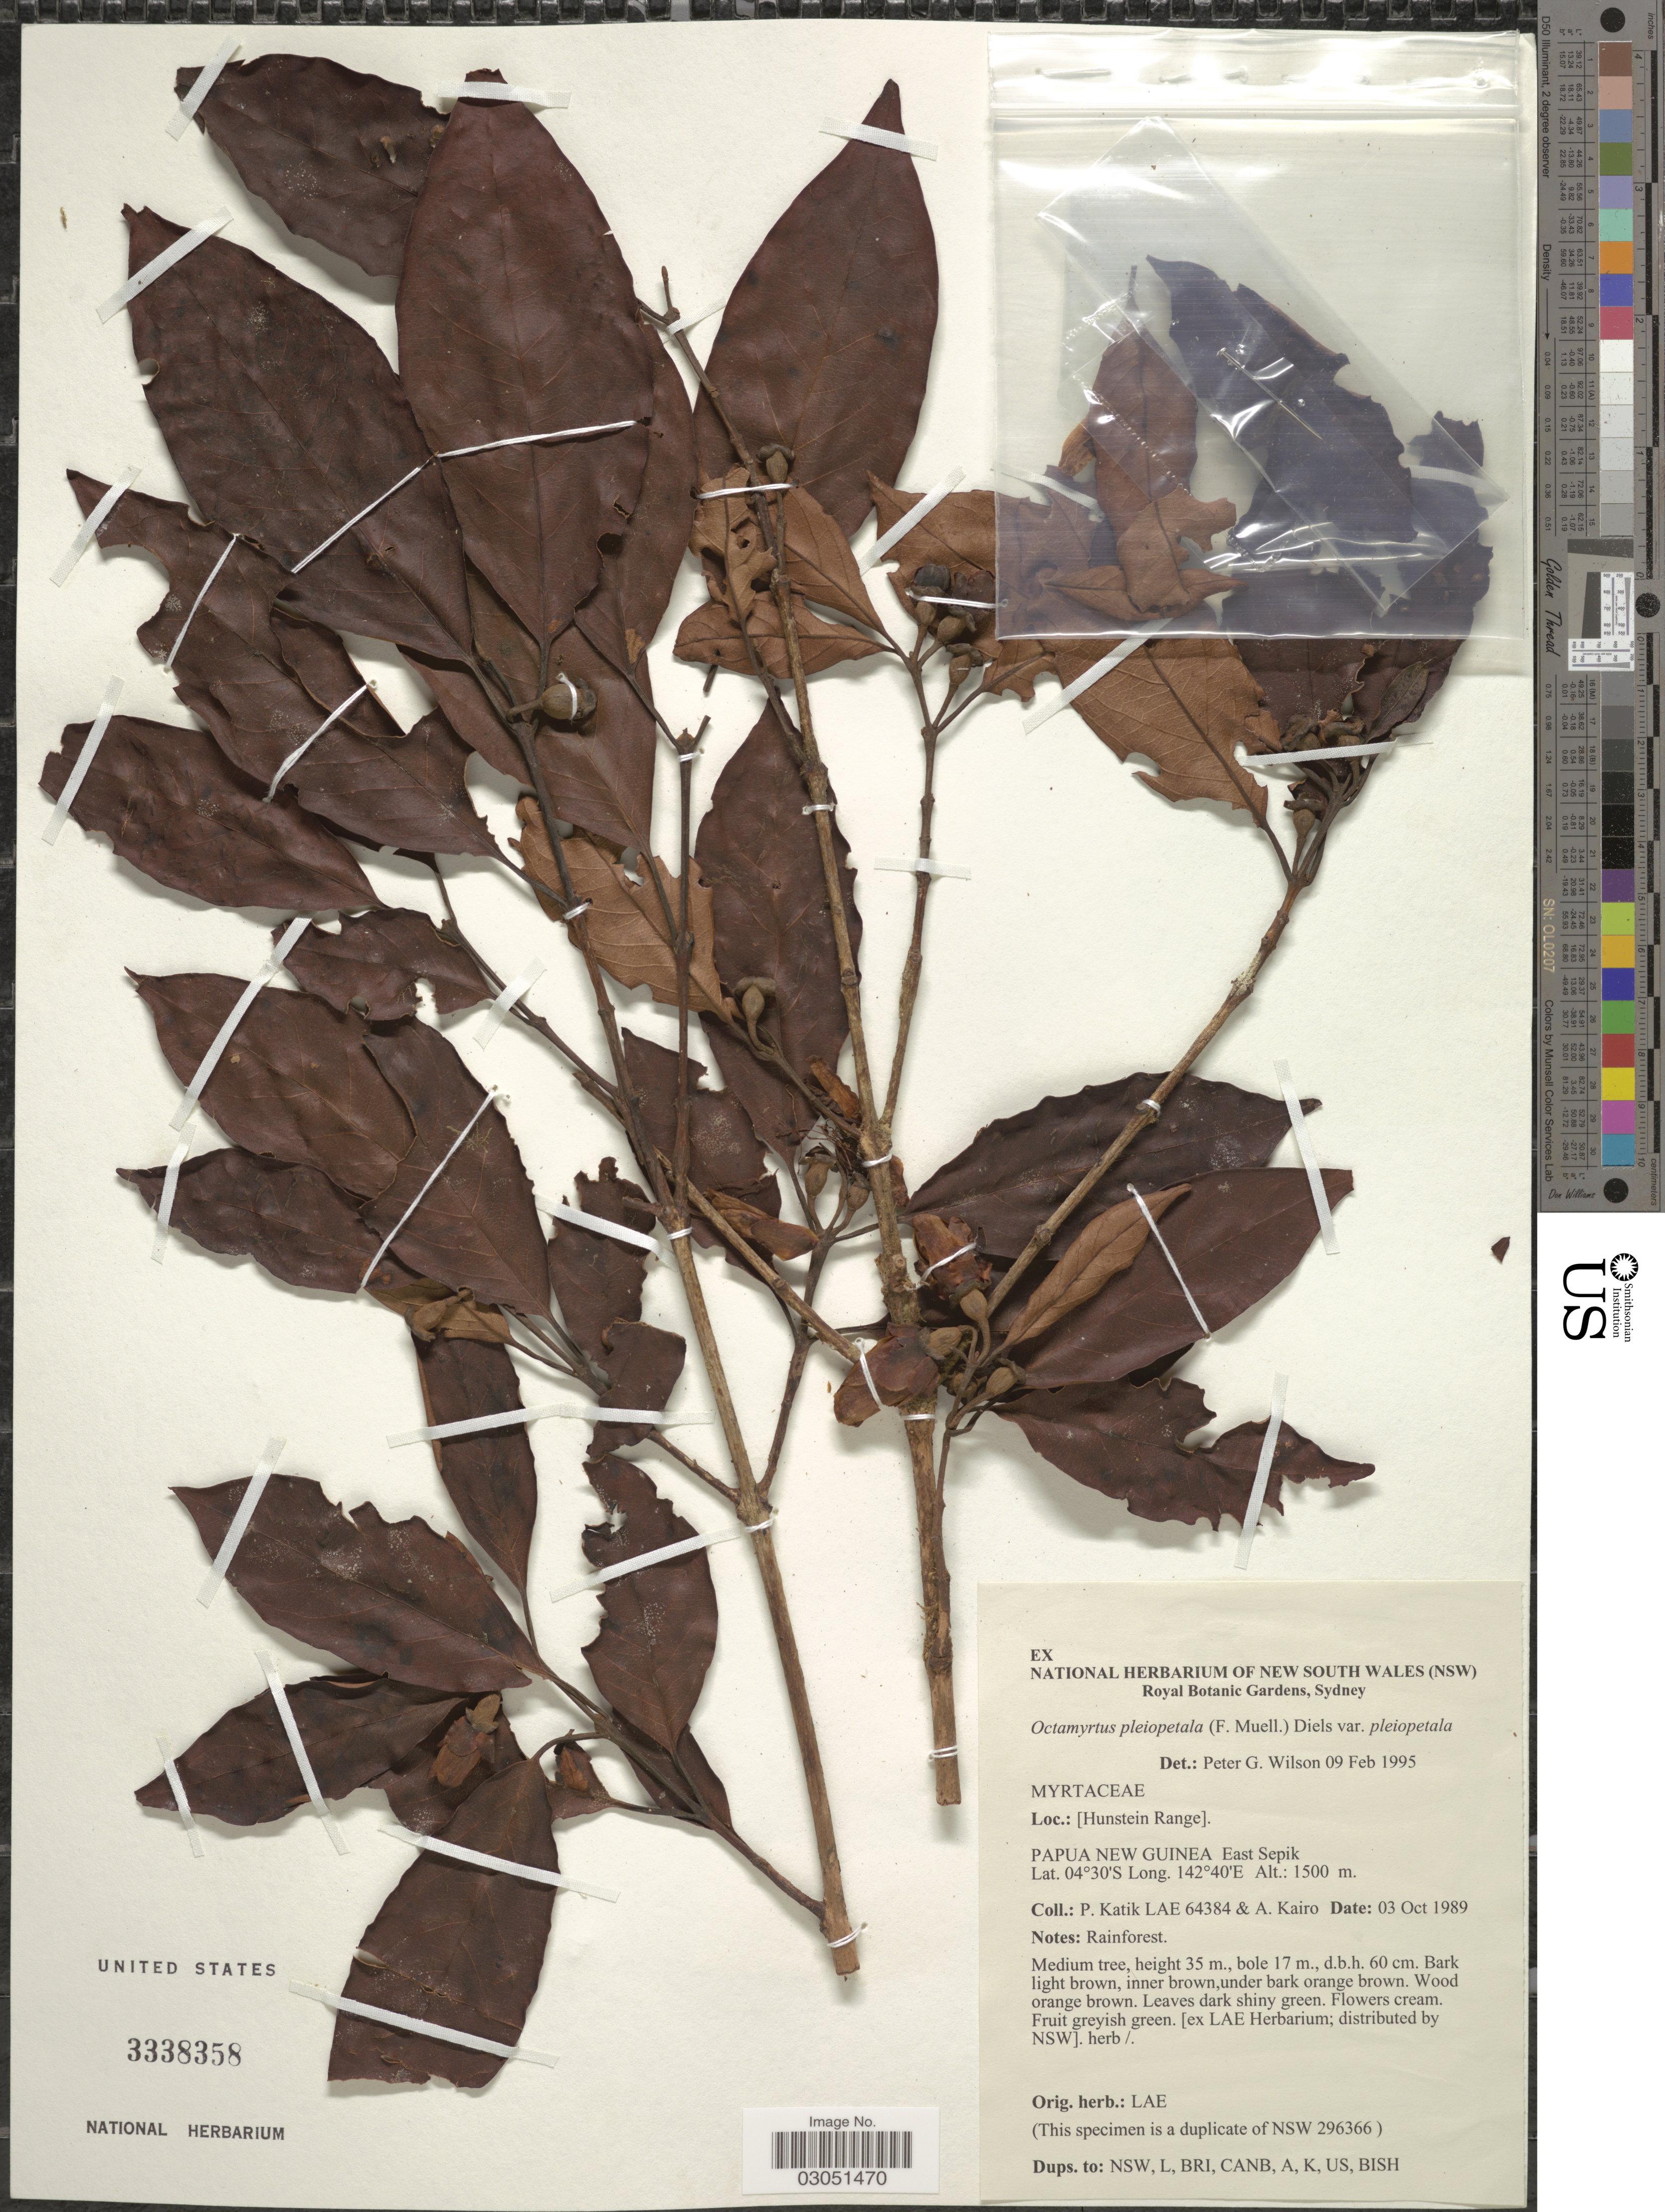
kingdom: Plantae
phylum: Tracheophyta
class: Magnoliopsida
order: Myrtales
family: Myrtaceae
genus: Octamyrtus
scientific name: Octamyrtus pleiopetala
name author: Diels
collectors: P. Katik & A. Kairo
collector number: LAE64384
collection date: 1989-10-03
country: Papua New Guinea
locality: [Hunstein Range]. East Sepik.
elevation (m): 1500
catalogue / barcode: US 3338358